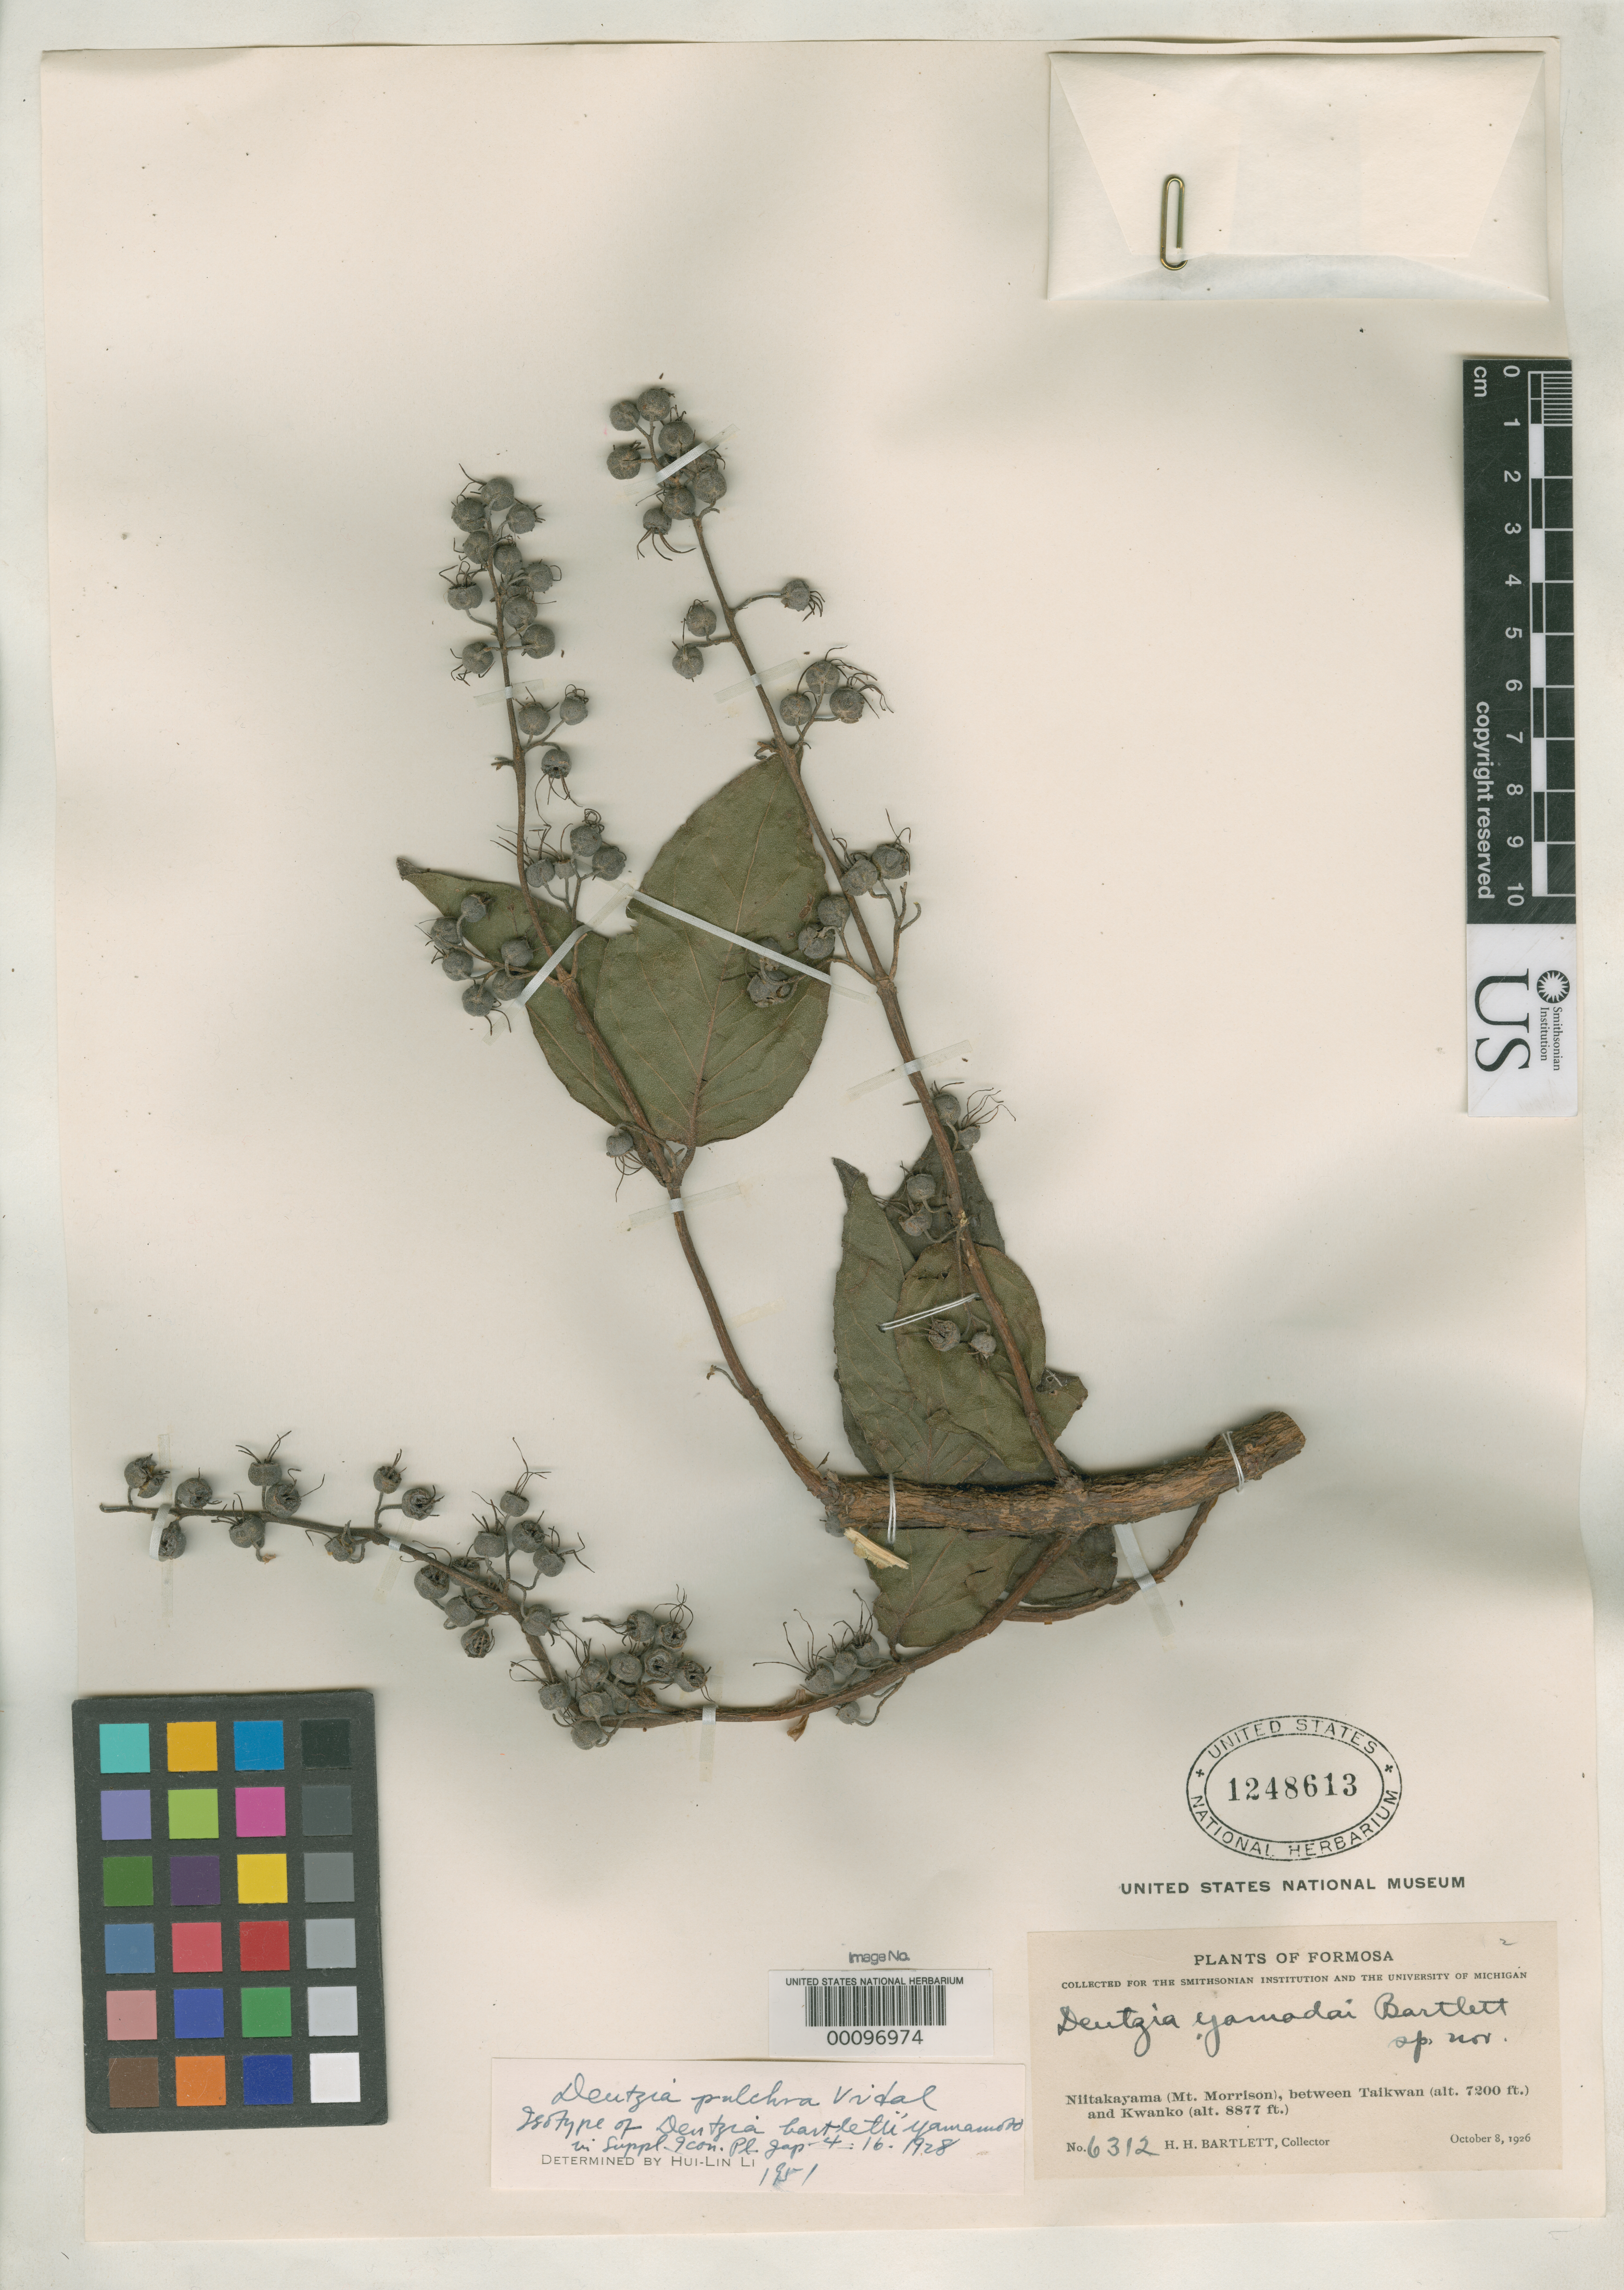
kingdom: Plantae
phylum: Tracheophyta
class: Magnoliopsida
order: Cornales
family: Hydrangeaceae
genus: Deutzia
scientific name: Deutzia bartlettii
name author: Yamam.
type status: Isotype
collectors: H. H. Bartlett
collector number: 6312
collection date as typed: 08 Oct 1926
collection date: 1926-10-08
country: Taiwan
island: Taiwan [Formosa]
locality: Mt. Morrison between Taikwan (alt. 7200 ft.) and Kwanko (alt. 8877 ft.).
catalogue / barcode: US 1248613